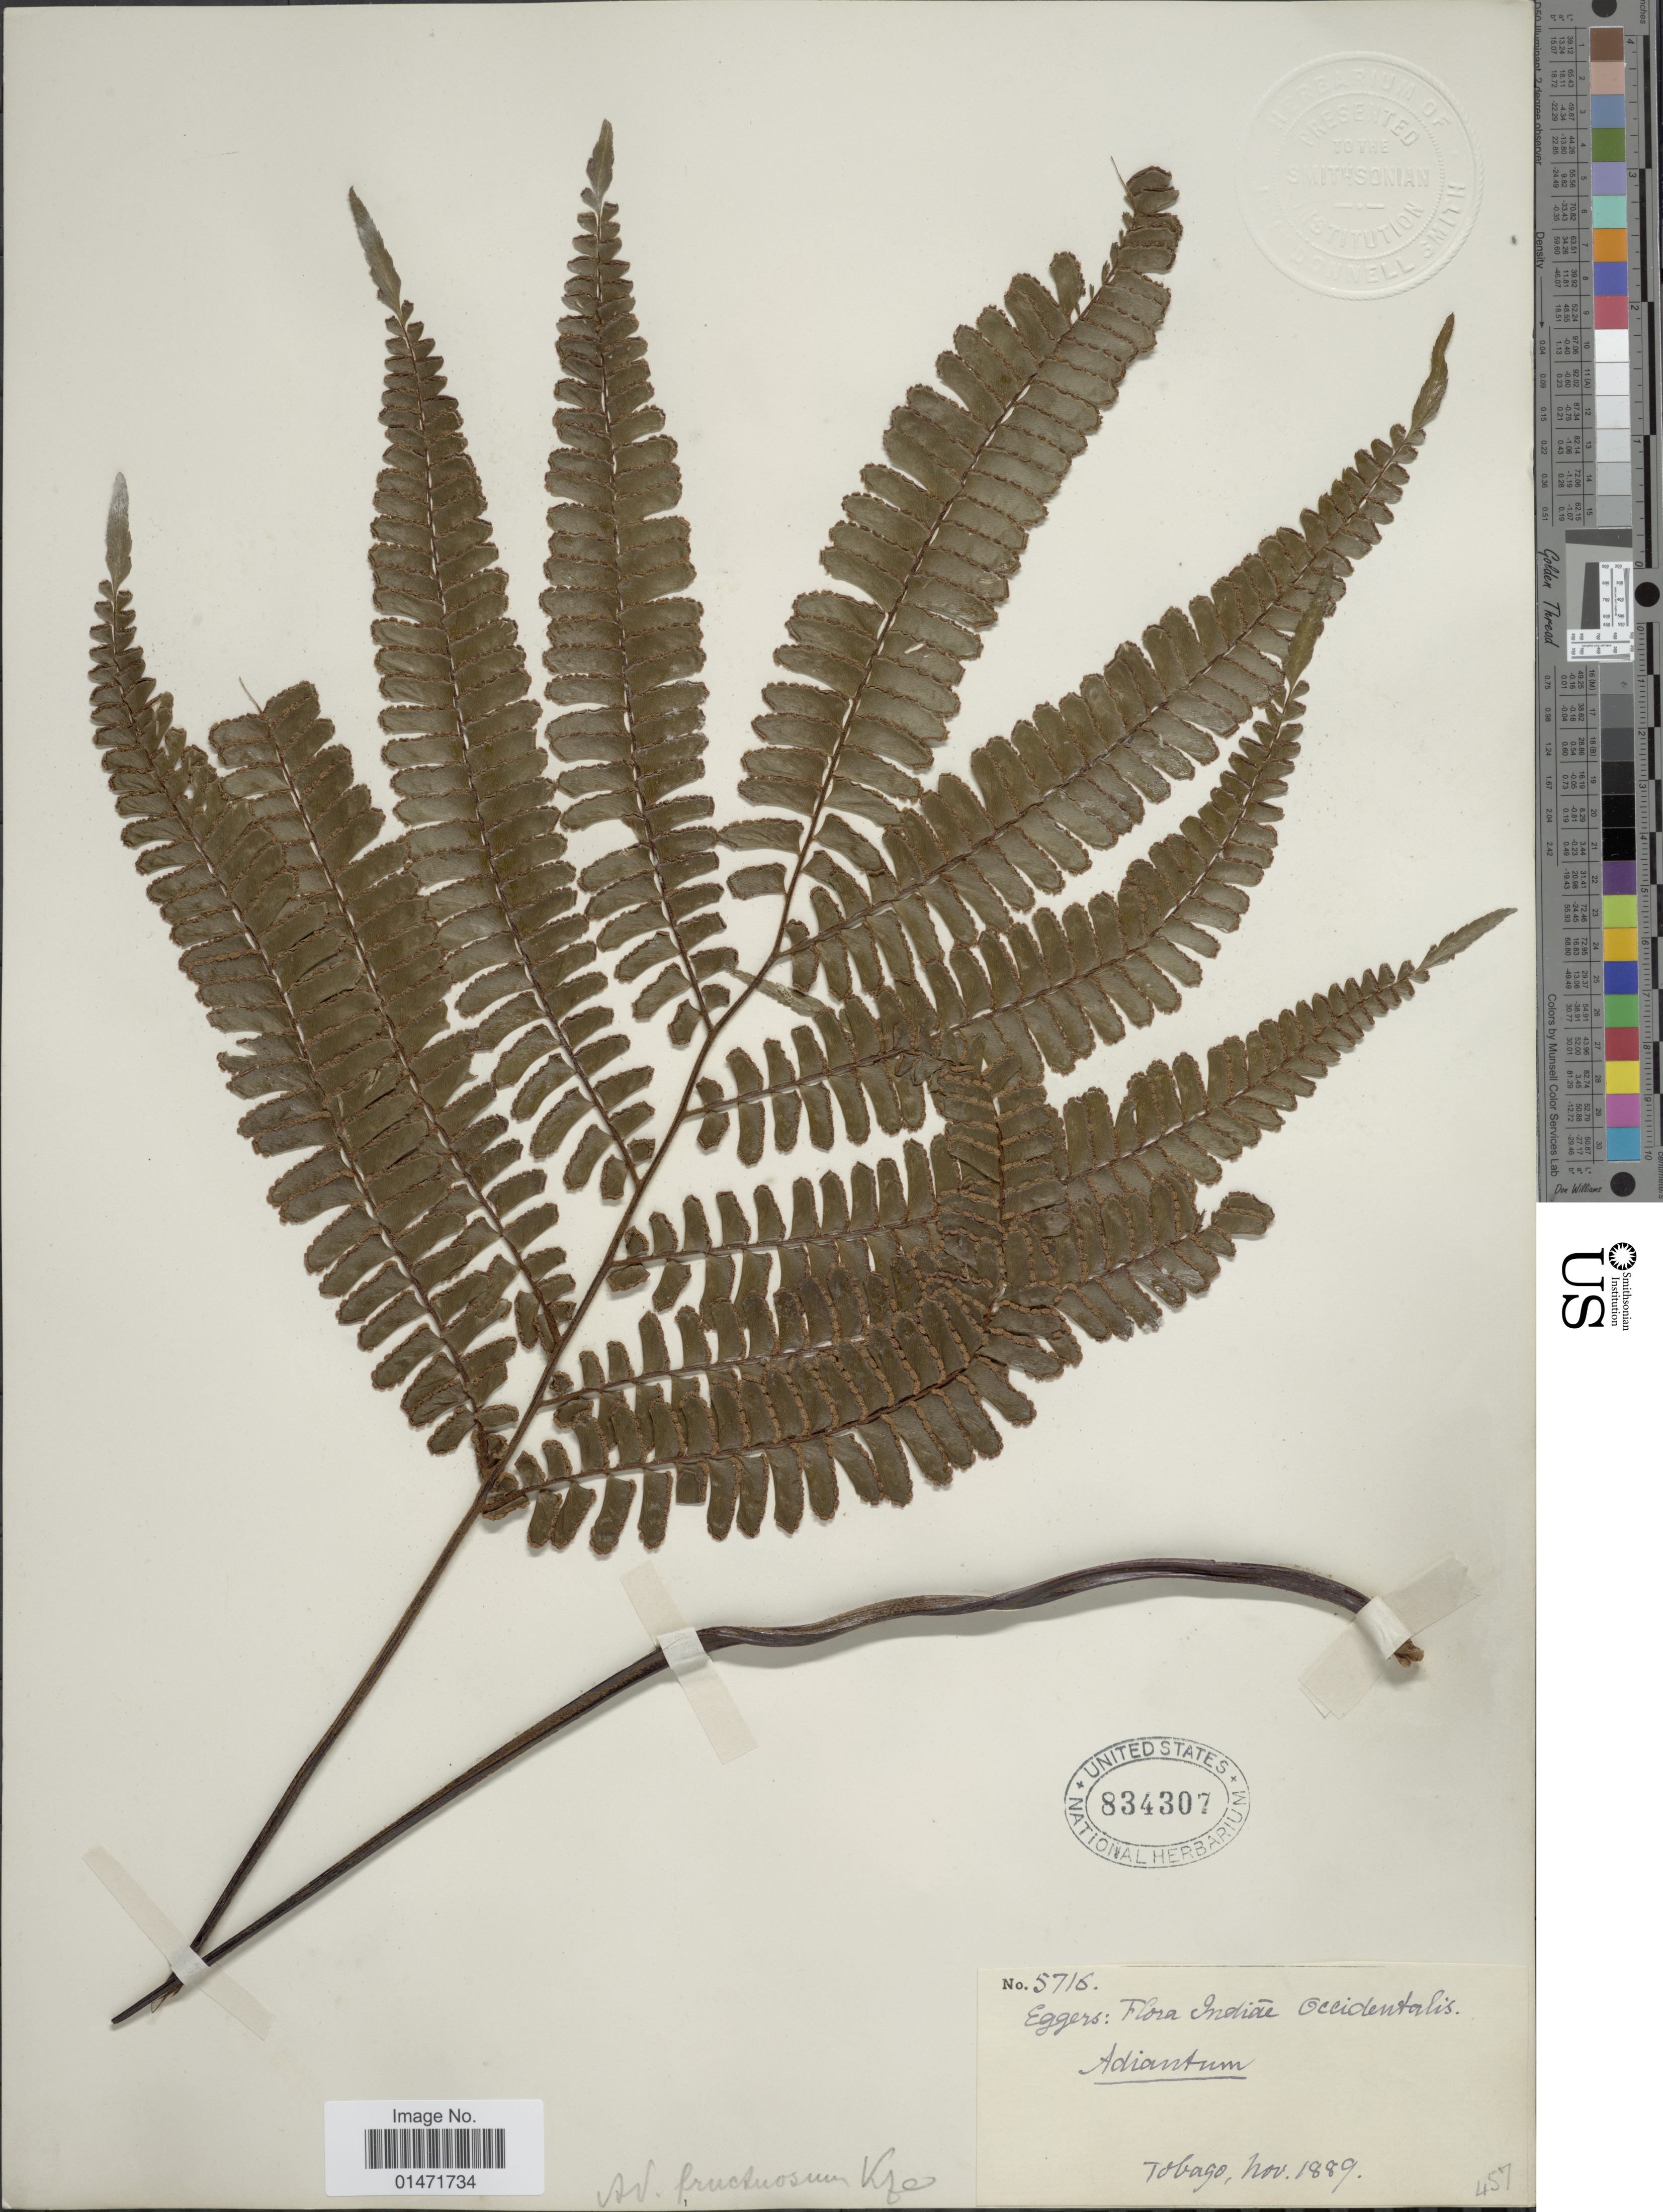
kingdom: Plantae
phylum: Tracheophyta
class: Polypodiopsida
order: Polypodiales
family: Pteridaceae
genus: Adiantum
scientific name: Adiantum tetraphyllum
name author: Humb. & Bonpl. ex Willd.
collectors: -. Eggers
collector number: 5716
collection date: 1889-11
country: Trinidad and Tobago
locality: Indiae Occidentalis. Tobago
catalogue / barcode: US 834307